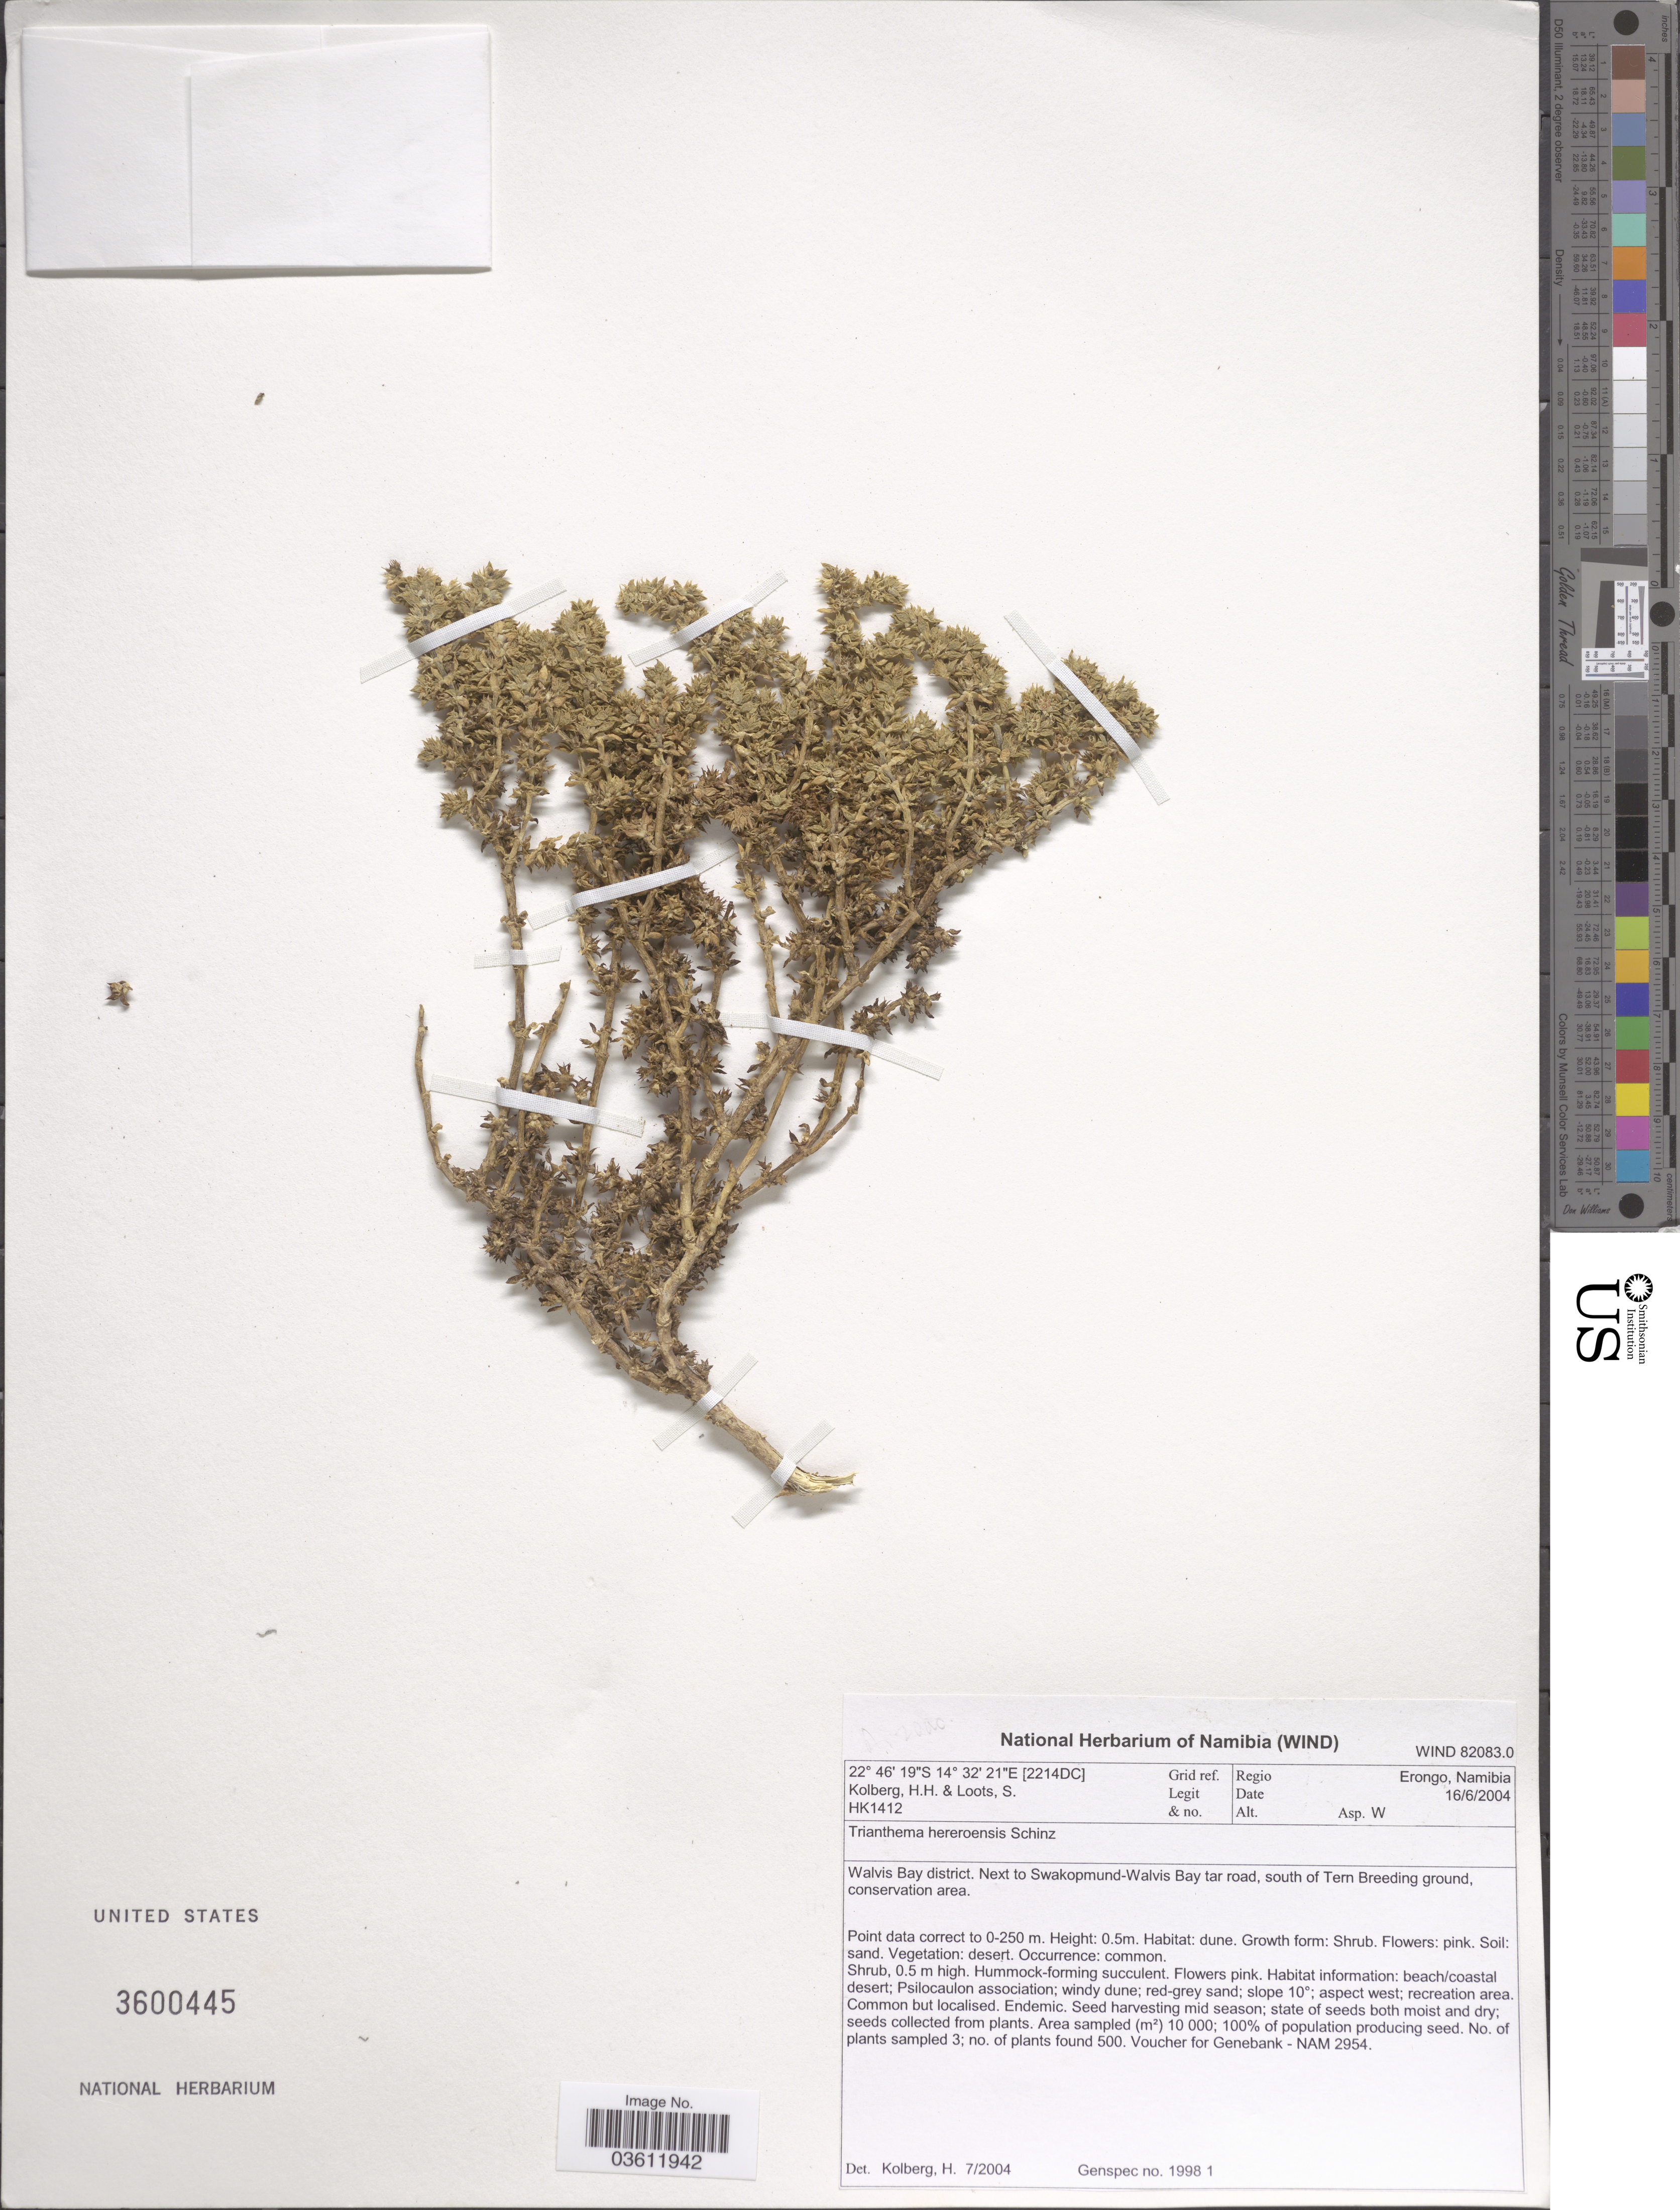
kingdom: Plantae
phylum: Tracheophyta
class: Magnoliopsida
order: Caryophyllales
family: Aizoaceae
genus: Trianthema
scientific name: Trianthema hereroensis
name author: Schinz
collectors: H. H. Kolberg & S. Loots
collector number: HK1412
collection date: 2004-06-16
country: Namibia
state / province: Erongo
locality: [2214DC] Grid ref. Regio Erongo. Walvis Bay district. Next to Swakopmund-Walvis Bay tar road, south of Tern Breeding ground, conservation area. Asp. W.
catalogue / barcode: US 3600445